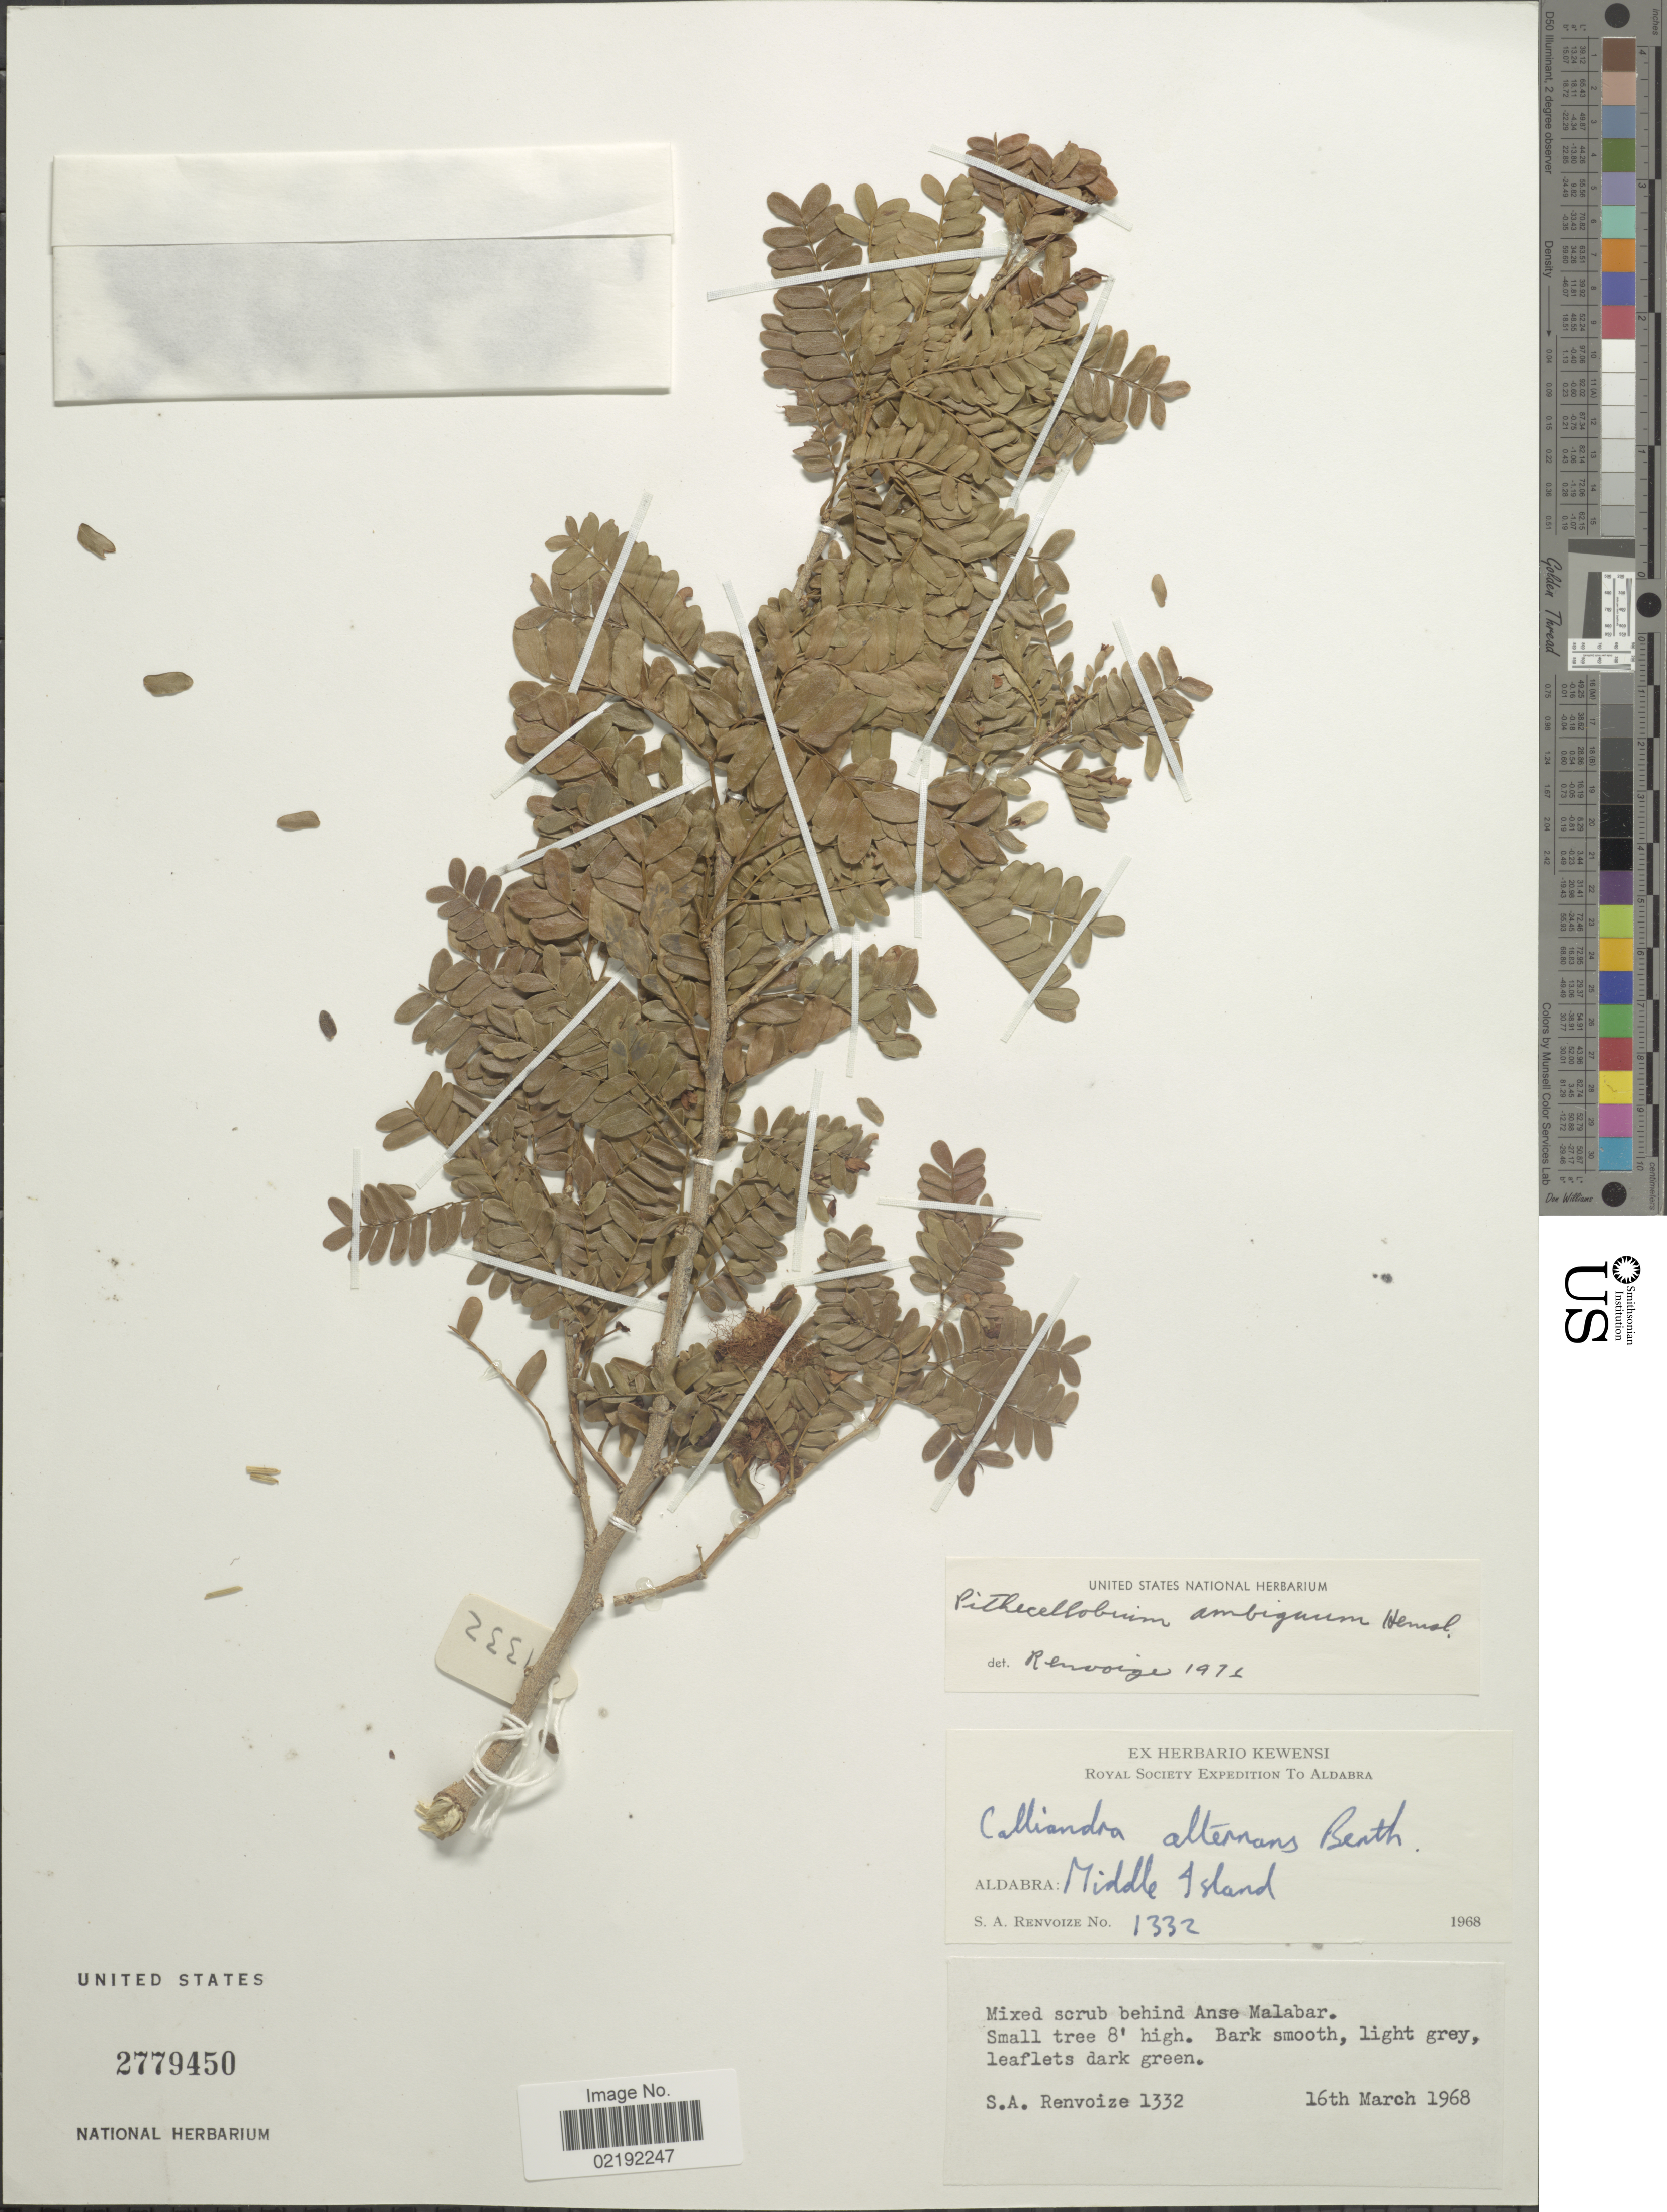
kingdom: Plantae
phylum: Tracheophyta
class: Magnoliopsida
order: Fabales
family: Fabaceae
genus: Viguieranthus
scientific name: Viguieranthus alternans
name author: (Benth.) Villiers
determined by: Strong, M. T., (US), Smithsonian Institution - National Museum of Natural History (UNITED STATES)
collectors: S. A. Renvoize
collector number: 1332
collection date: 1968-03-16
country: Seychelles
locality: Aldabra, Middle Island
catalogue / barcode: US 2779450